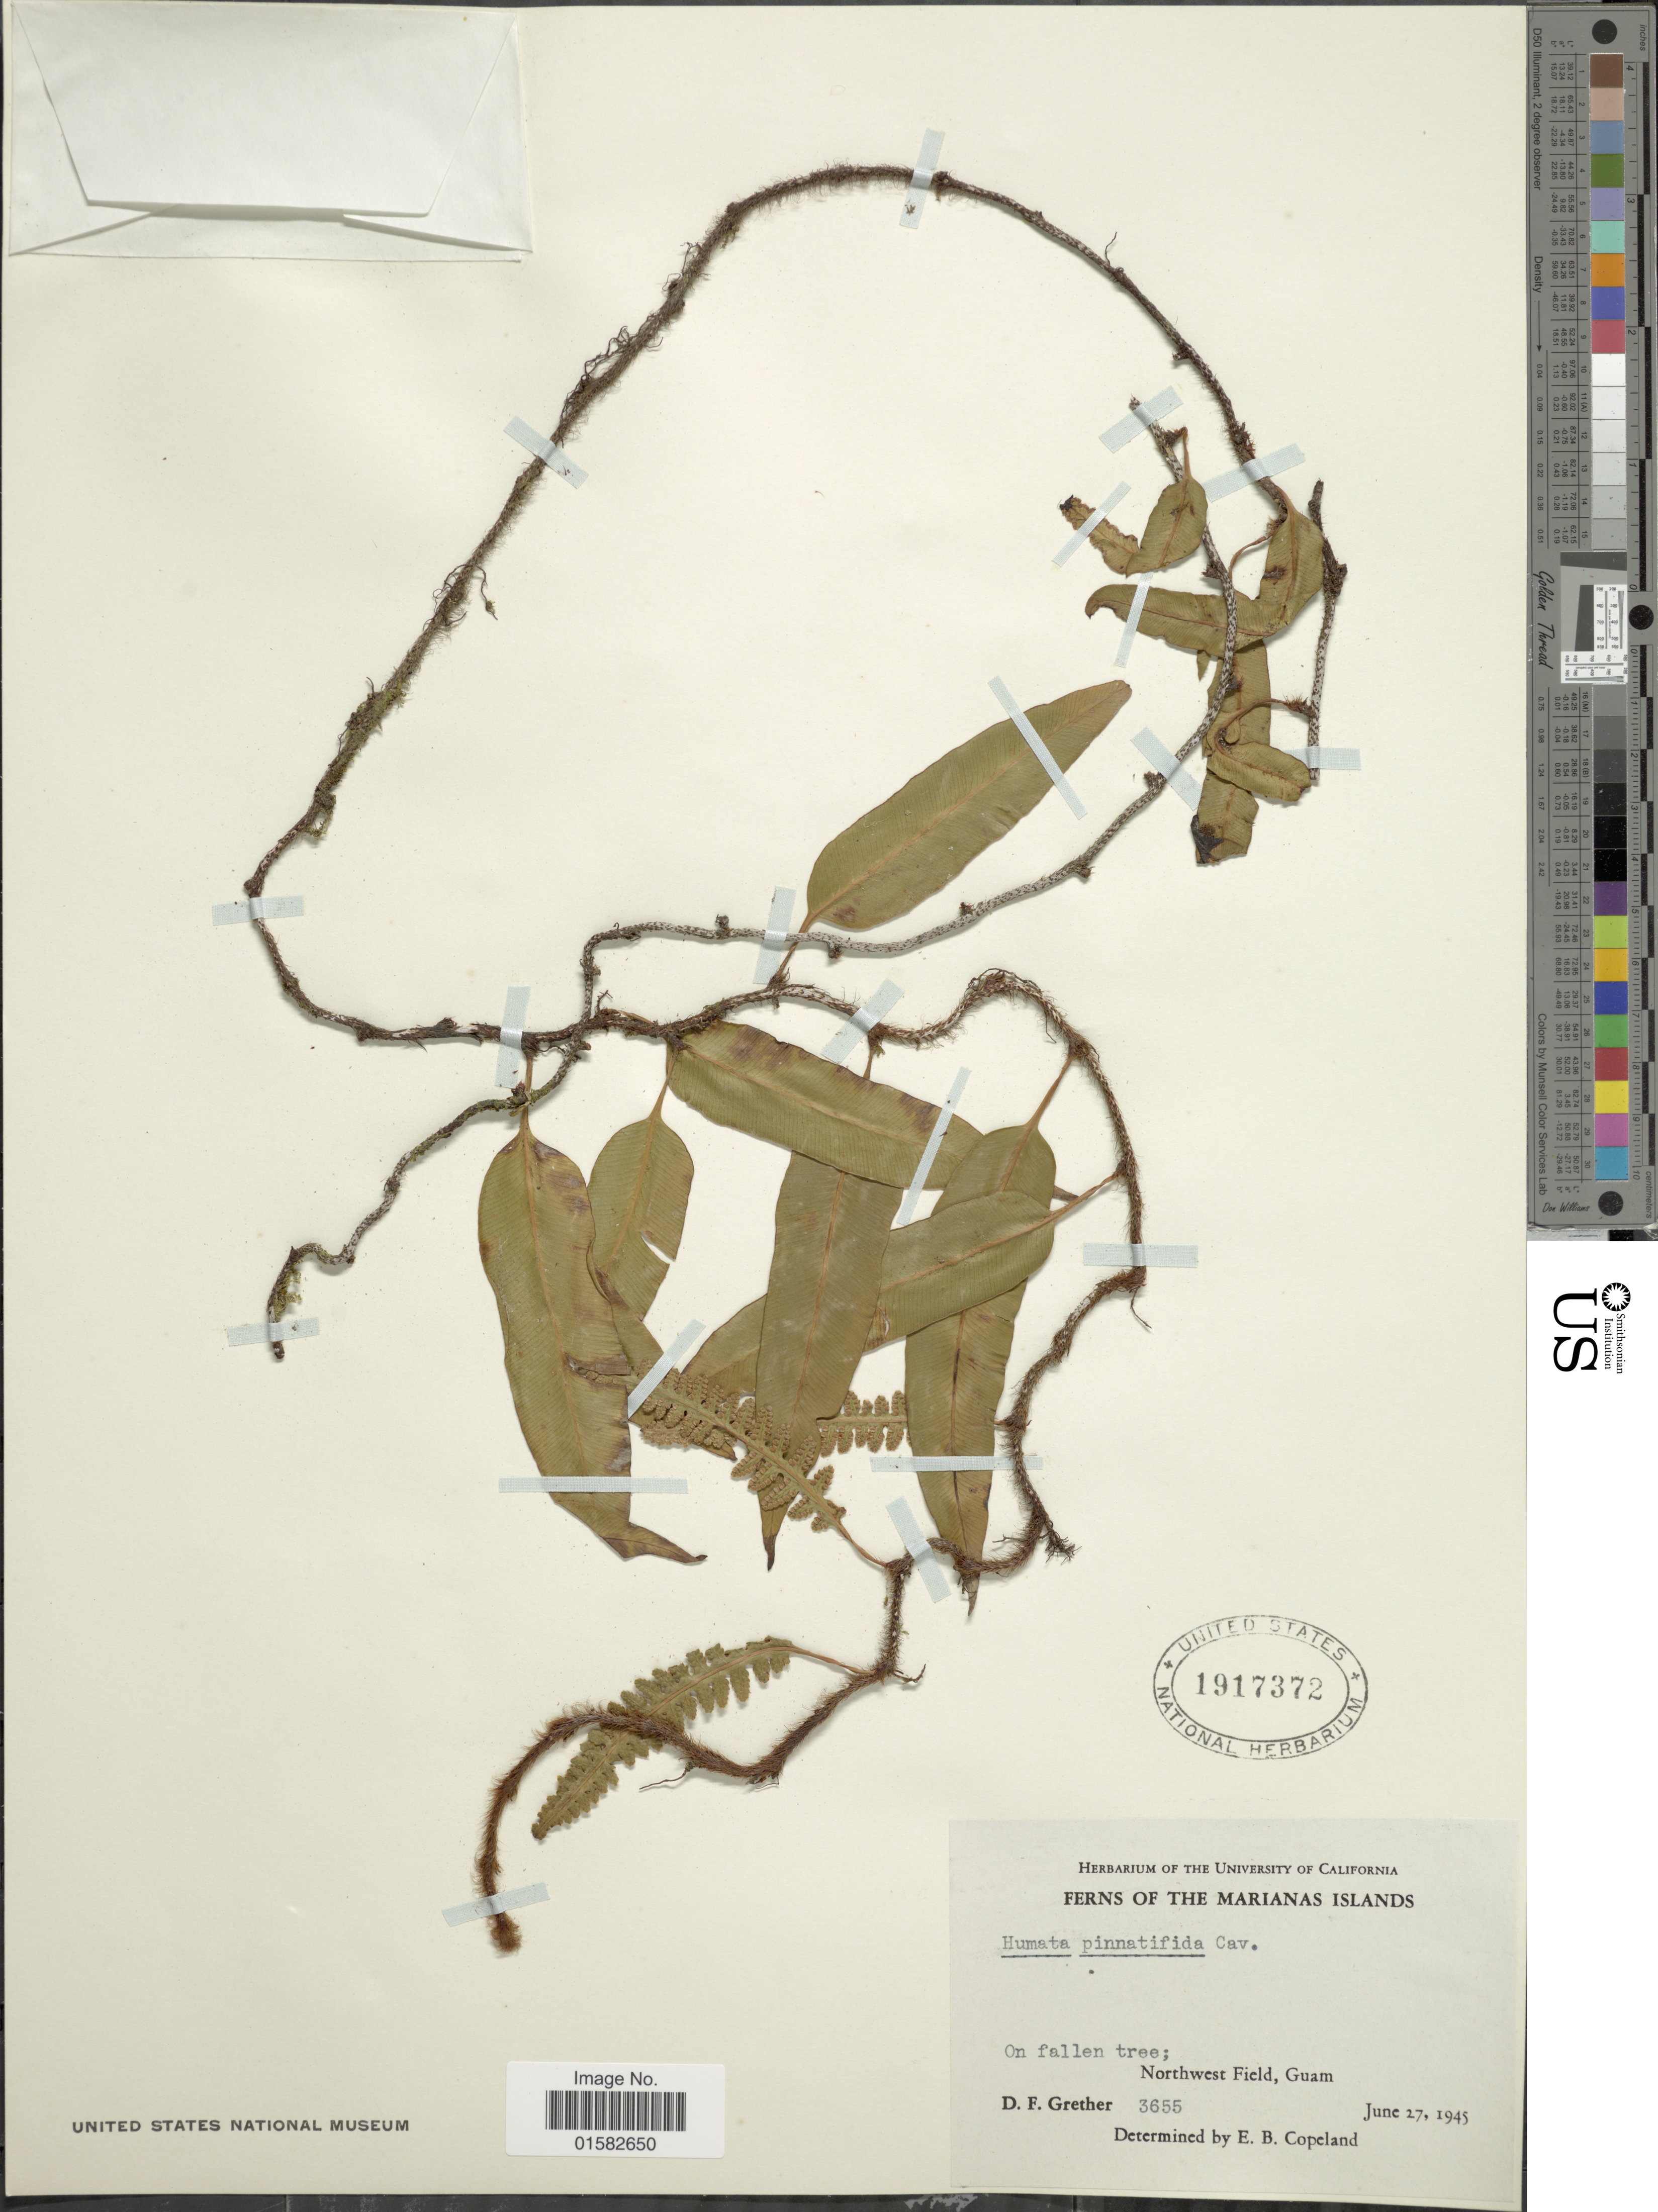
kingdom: Plantae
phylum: Tracheophyta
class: Polypodiopsida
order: Polypodiales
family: Davalliaceae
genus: Humata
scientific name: Humata heterophylla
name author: (Sm.) Desv.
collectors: D. F. Grether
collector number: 3655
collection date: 1945-06-27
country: Guam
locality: Marianas Island, Northwest Field, Guam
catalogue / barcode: US 1917372